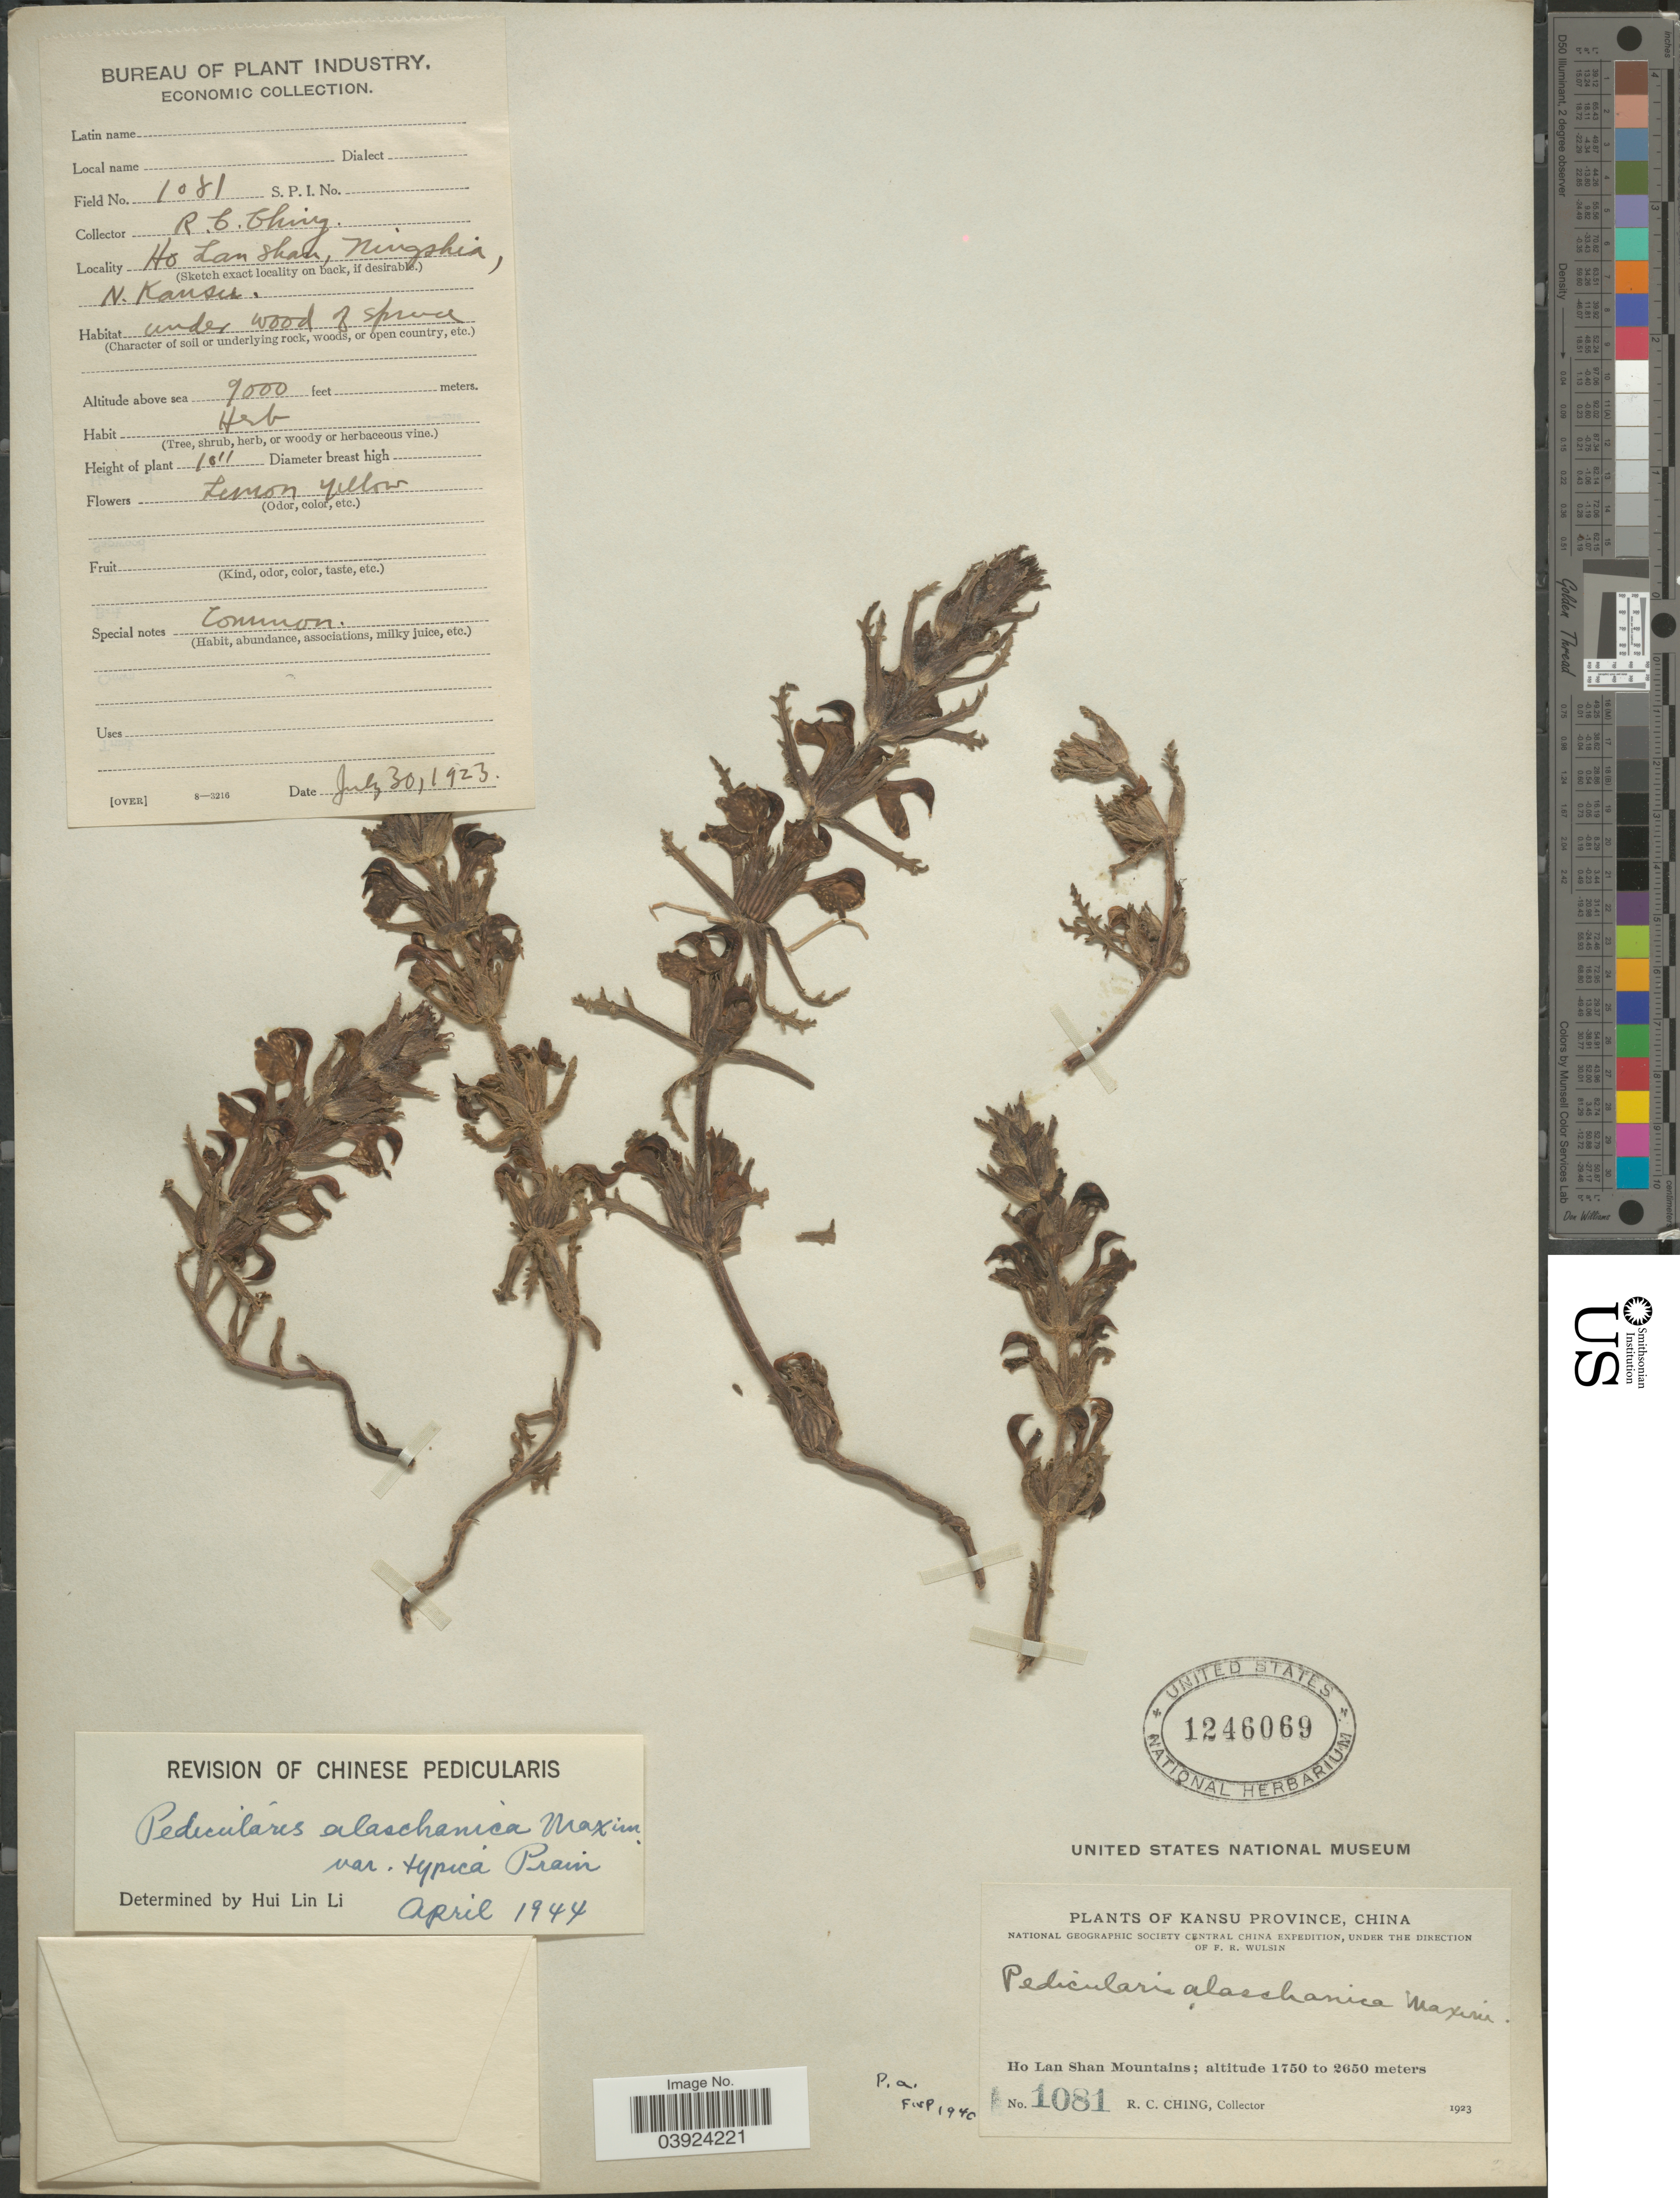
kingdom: Plantae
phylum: Tracheophyta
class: Magnoliopsida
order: Lamiales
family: Orobanchaceae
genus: Pedicularis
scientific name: Pedicularis alaschanica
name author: Maxim.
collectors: R. C. Ching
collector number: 1081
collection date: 1923-07-30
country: China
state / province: Gansu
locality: Kansu Province. Ho Lan Shan Mountain. Ningshia. N. Kansu.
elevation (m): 2743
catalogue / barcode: US 1246069